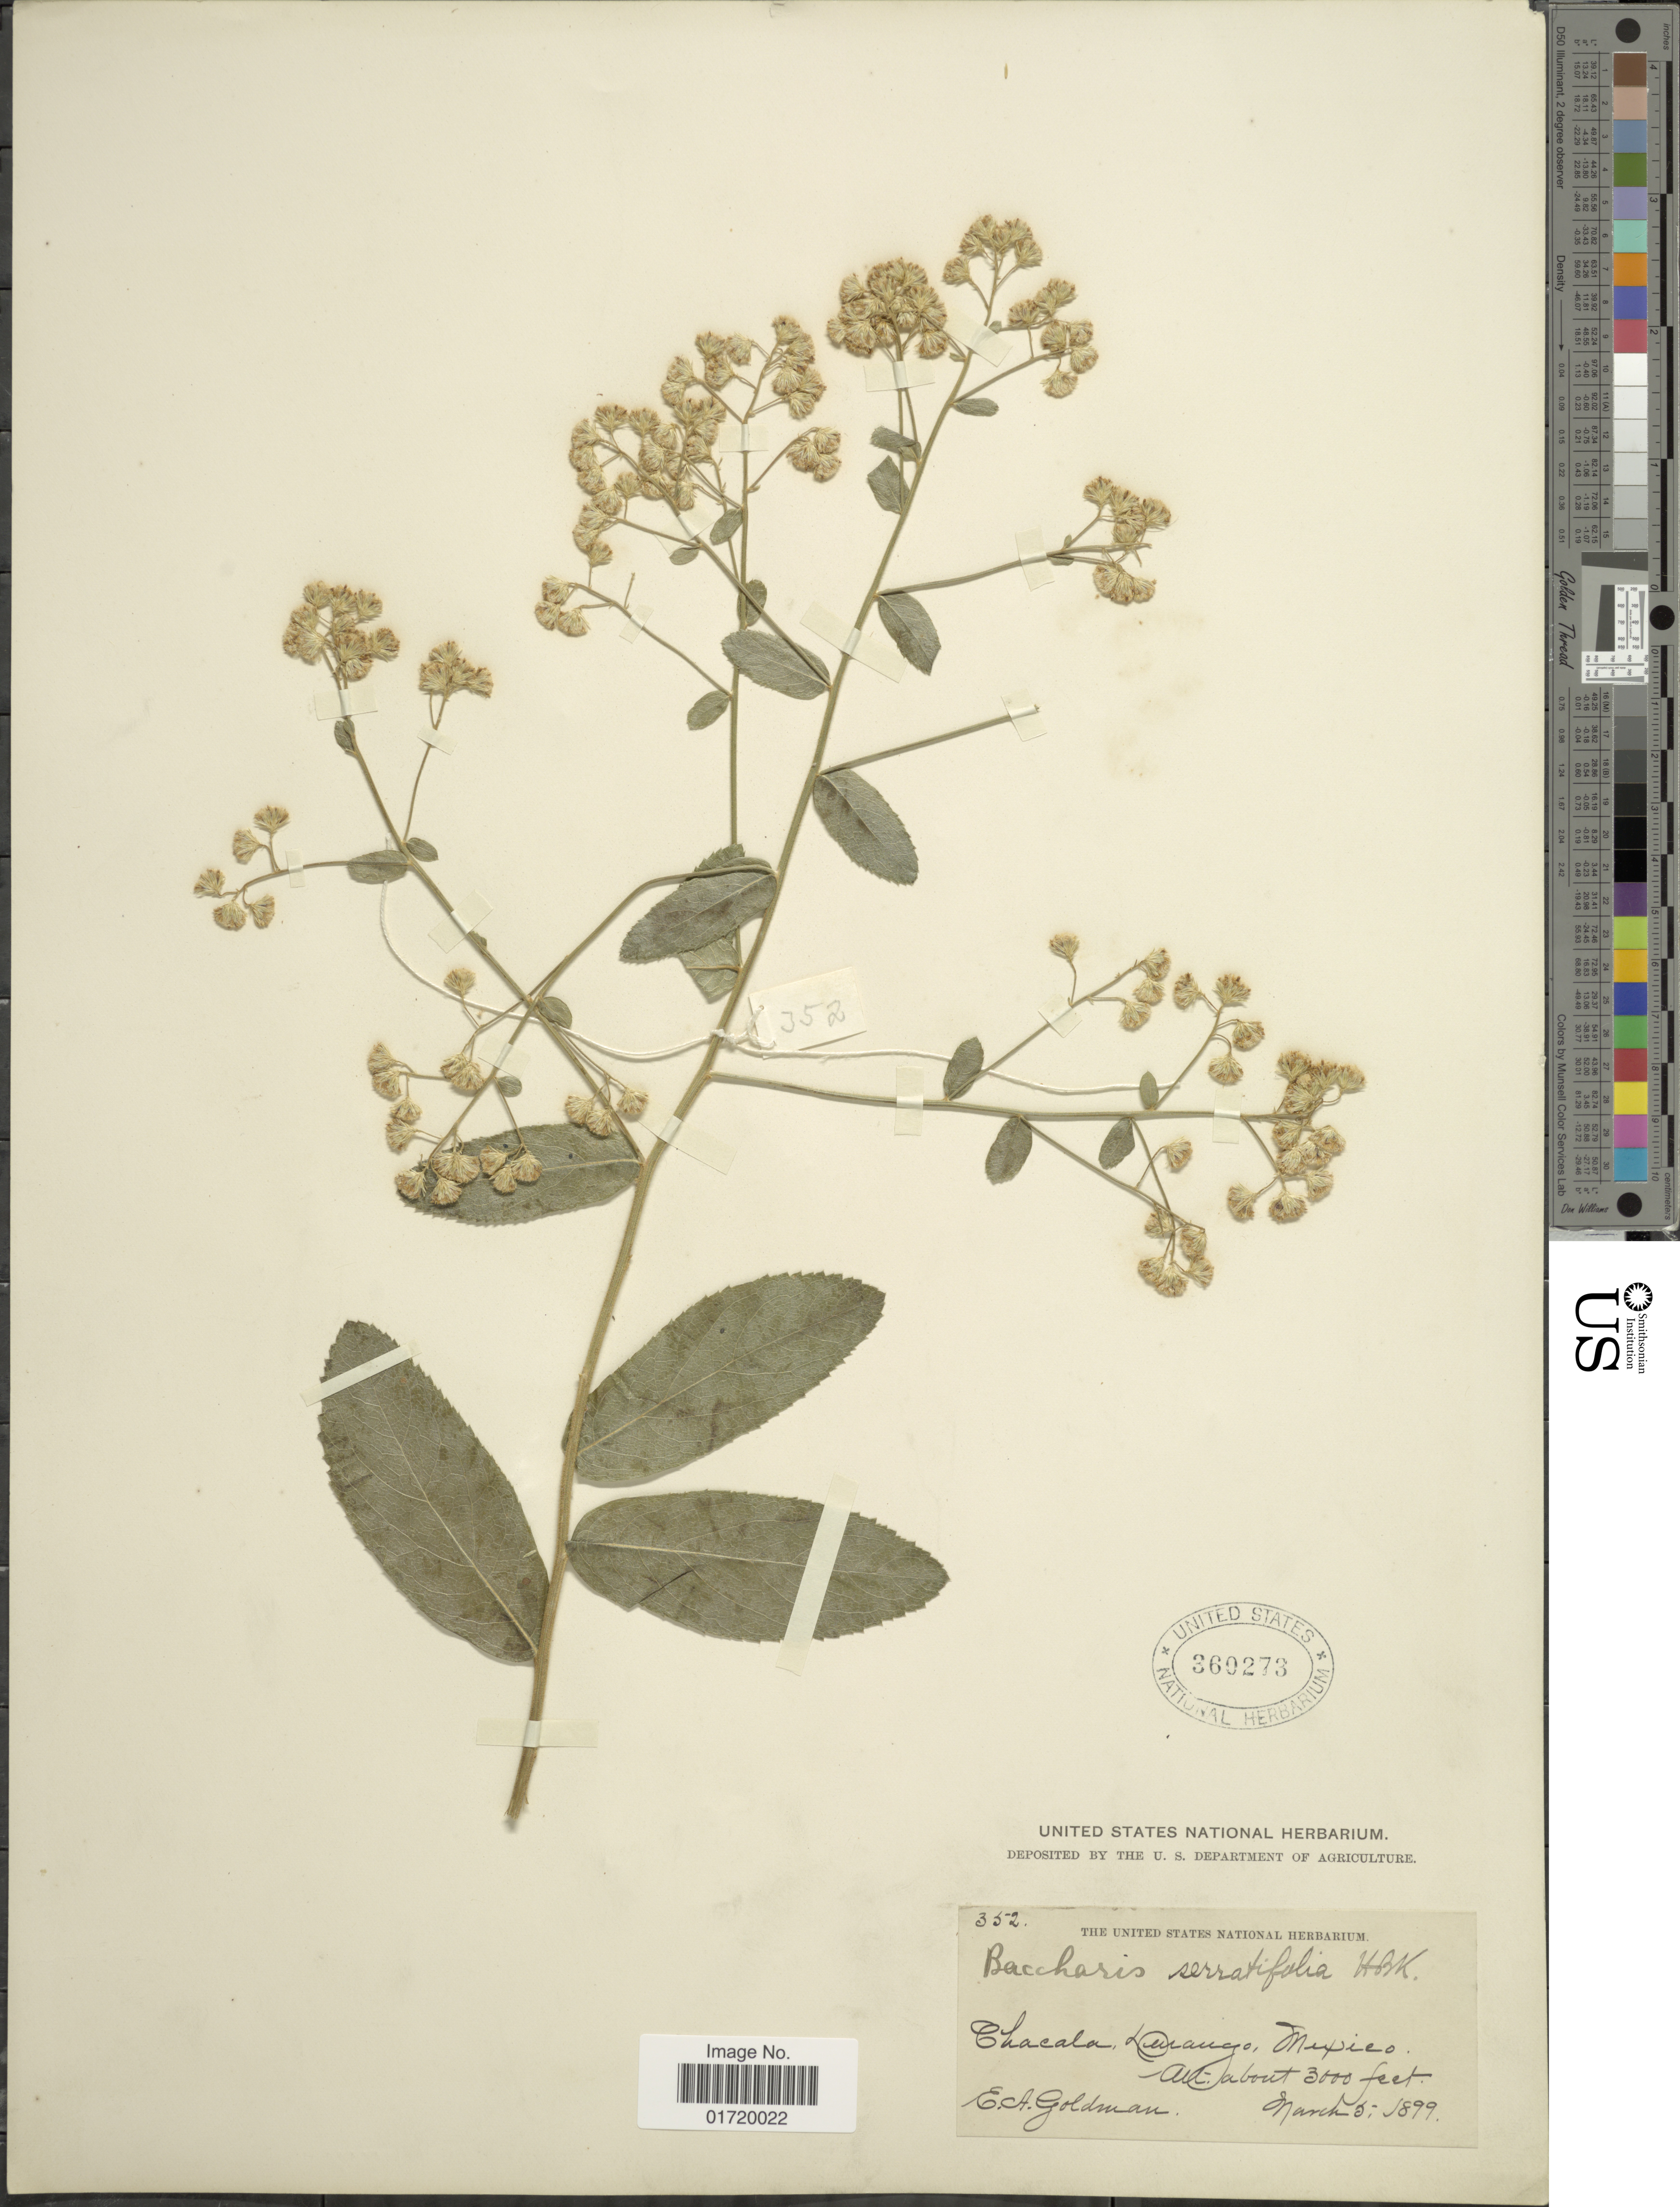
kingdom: Plantae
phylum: Tracheophyta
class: Magnoliopsida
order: Asterales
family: Asteraceae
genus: Baccharis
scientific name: Baccharis serrifolia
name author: DC.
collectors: E. A. Goldman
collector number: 352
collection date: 1899-03-05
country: Mexico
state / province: Durango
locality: Chacala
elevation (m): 914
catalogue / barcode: US 360273